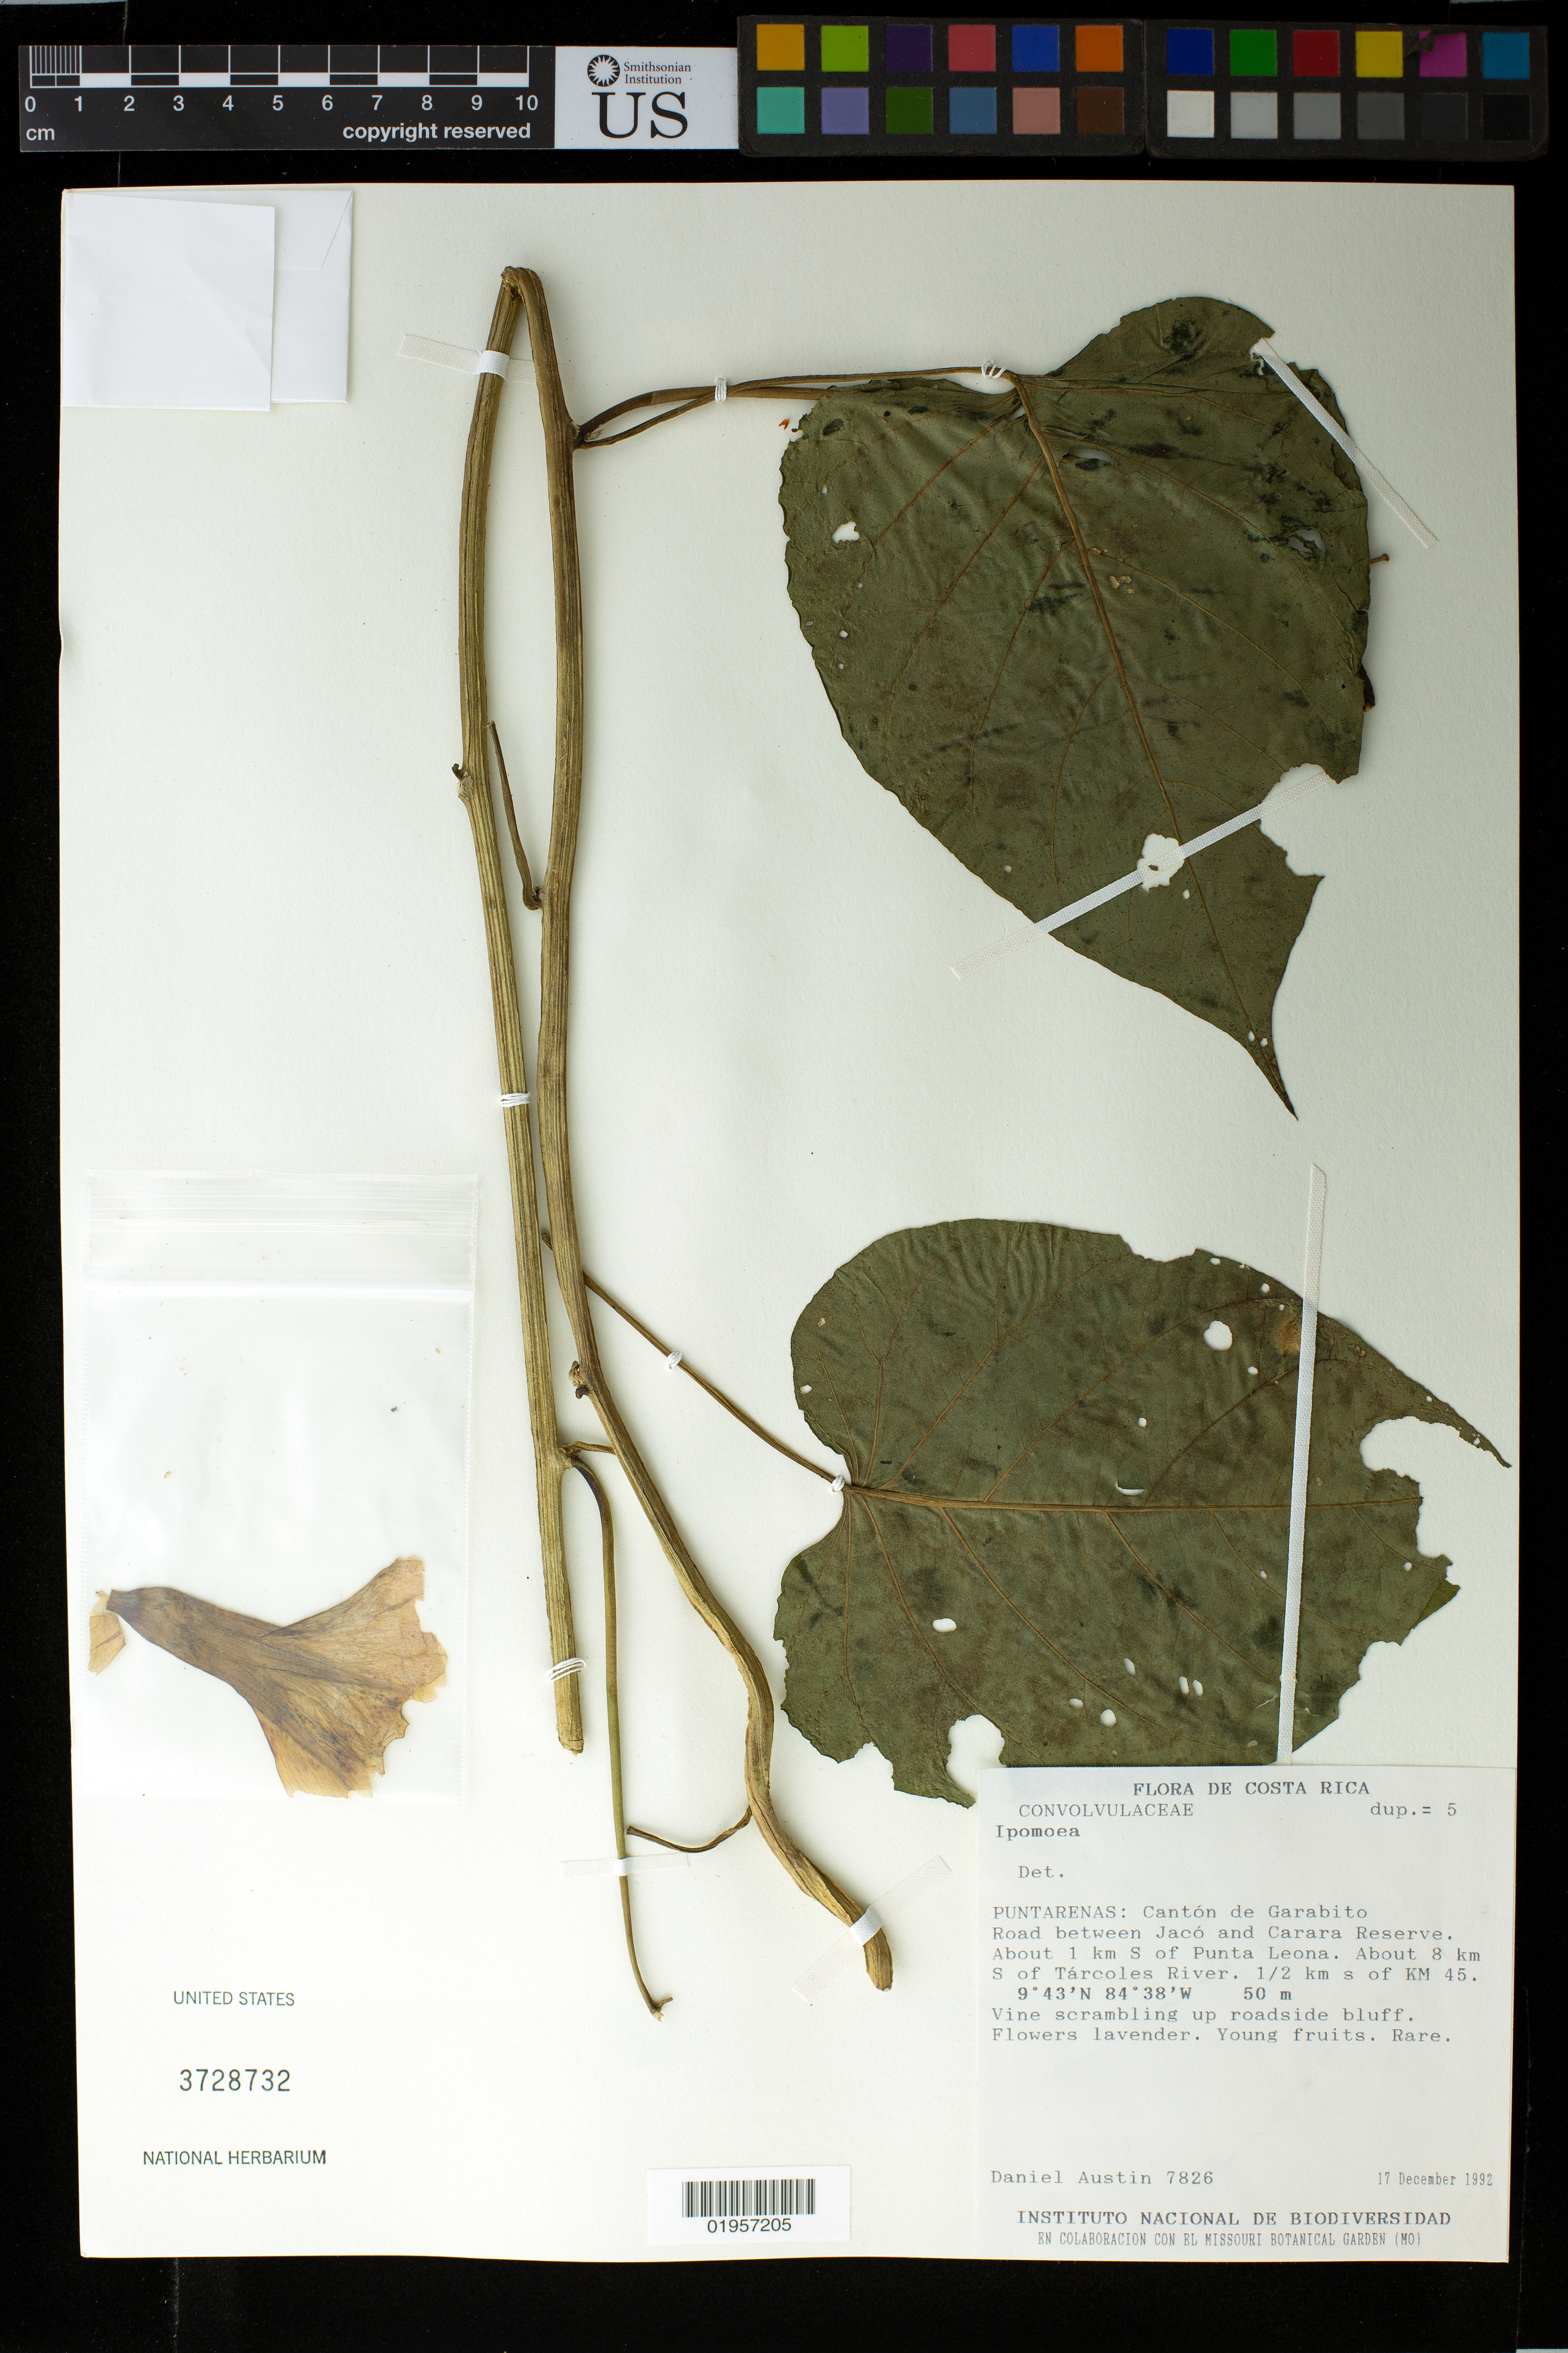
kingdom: Plantae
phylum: Tracheophyta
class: Magnoliopsida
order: Solanales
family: Convolvulaceae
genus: Ipomoea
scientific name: Ipomoea sp.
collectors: D. Austin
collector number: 7826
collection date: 1992-12-17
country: Costa Rica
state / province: Puntarenas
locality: Canton de Carabito Road between Jaco and Carara Reserve, 1 km S of Punta Leona, 8 km S of Tarcoles River, 0.5 km S of Km 45.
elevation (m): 50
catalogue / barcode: US 3728732